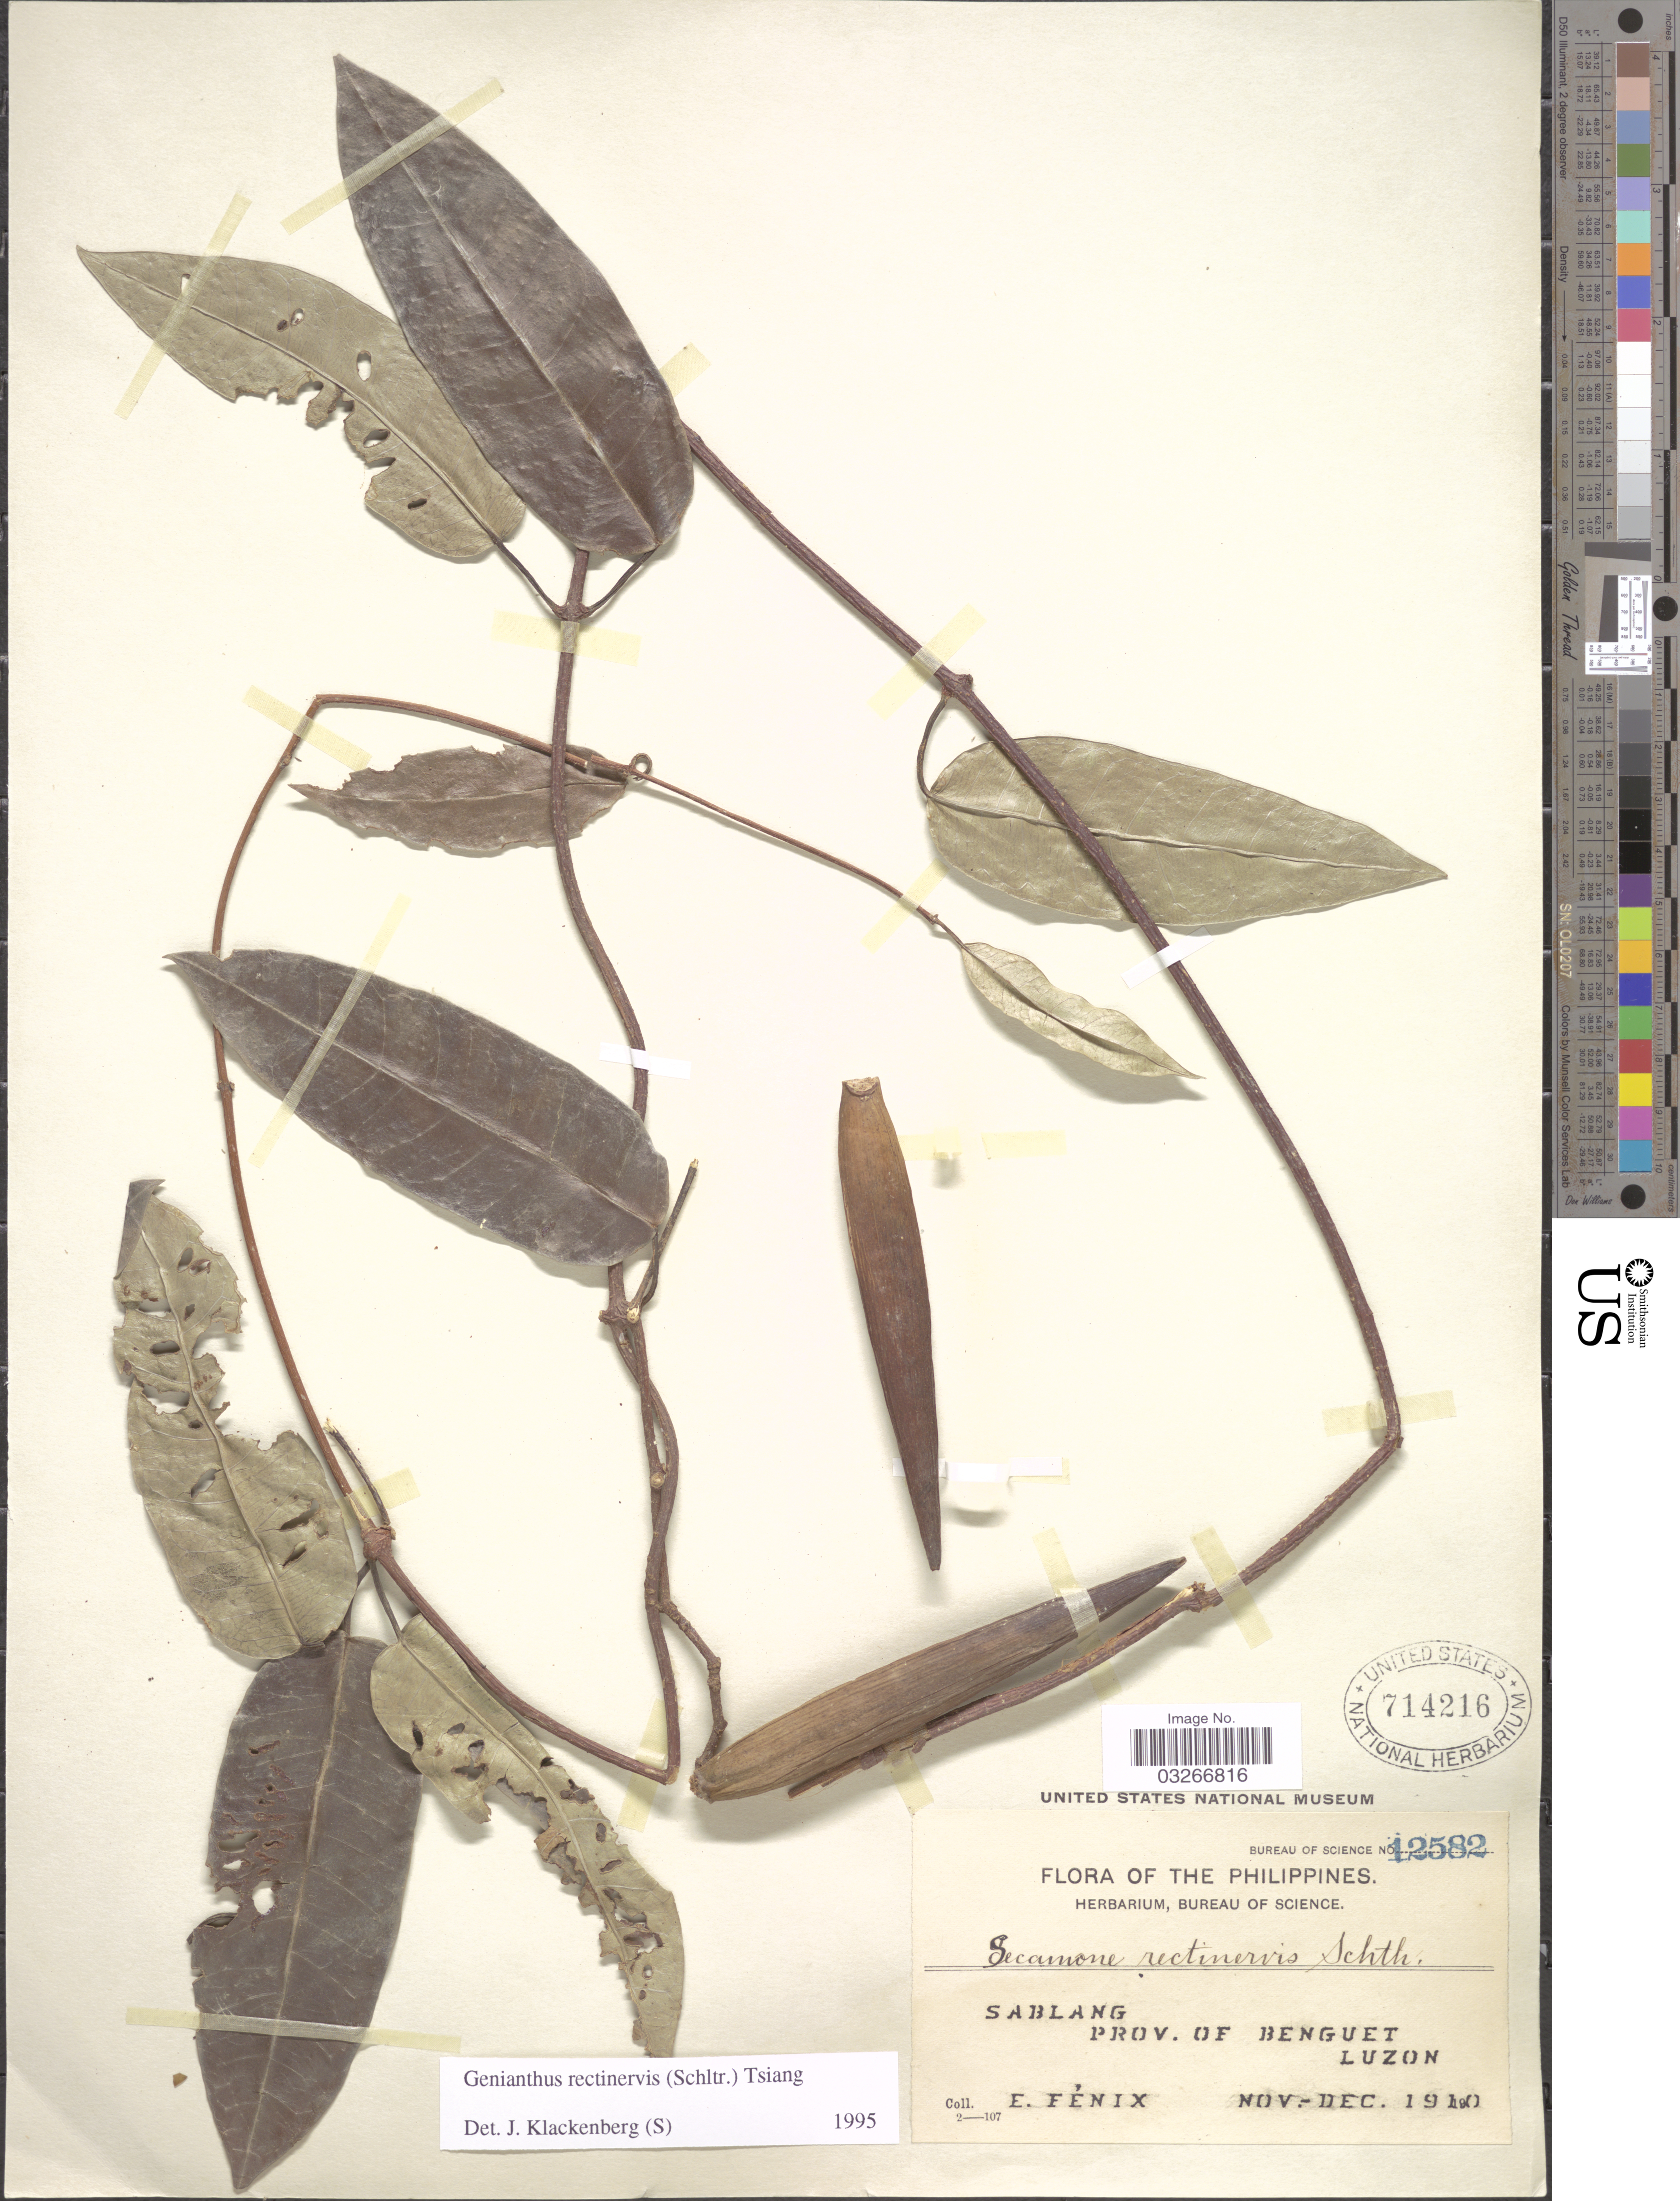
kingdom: Plantae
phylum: Tracheophyta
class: Magnoliopsida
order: Gentianales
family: Apocynaceae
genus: Genianthus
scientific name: Genianthus rectinervis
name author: (Schltr.) Tsiang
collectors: E. Fénix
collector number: Bureau of Science 12582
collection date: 1910-11/1910-12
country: Philippines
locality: Sablang, Prov. of Benguet, Luzon.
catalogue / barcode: US 714216